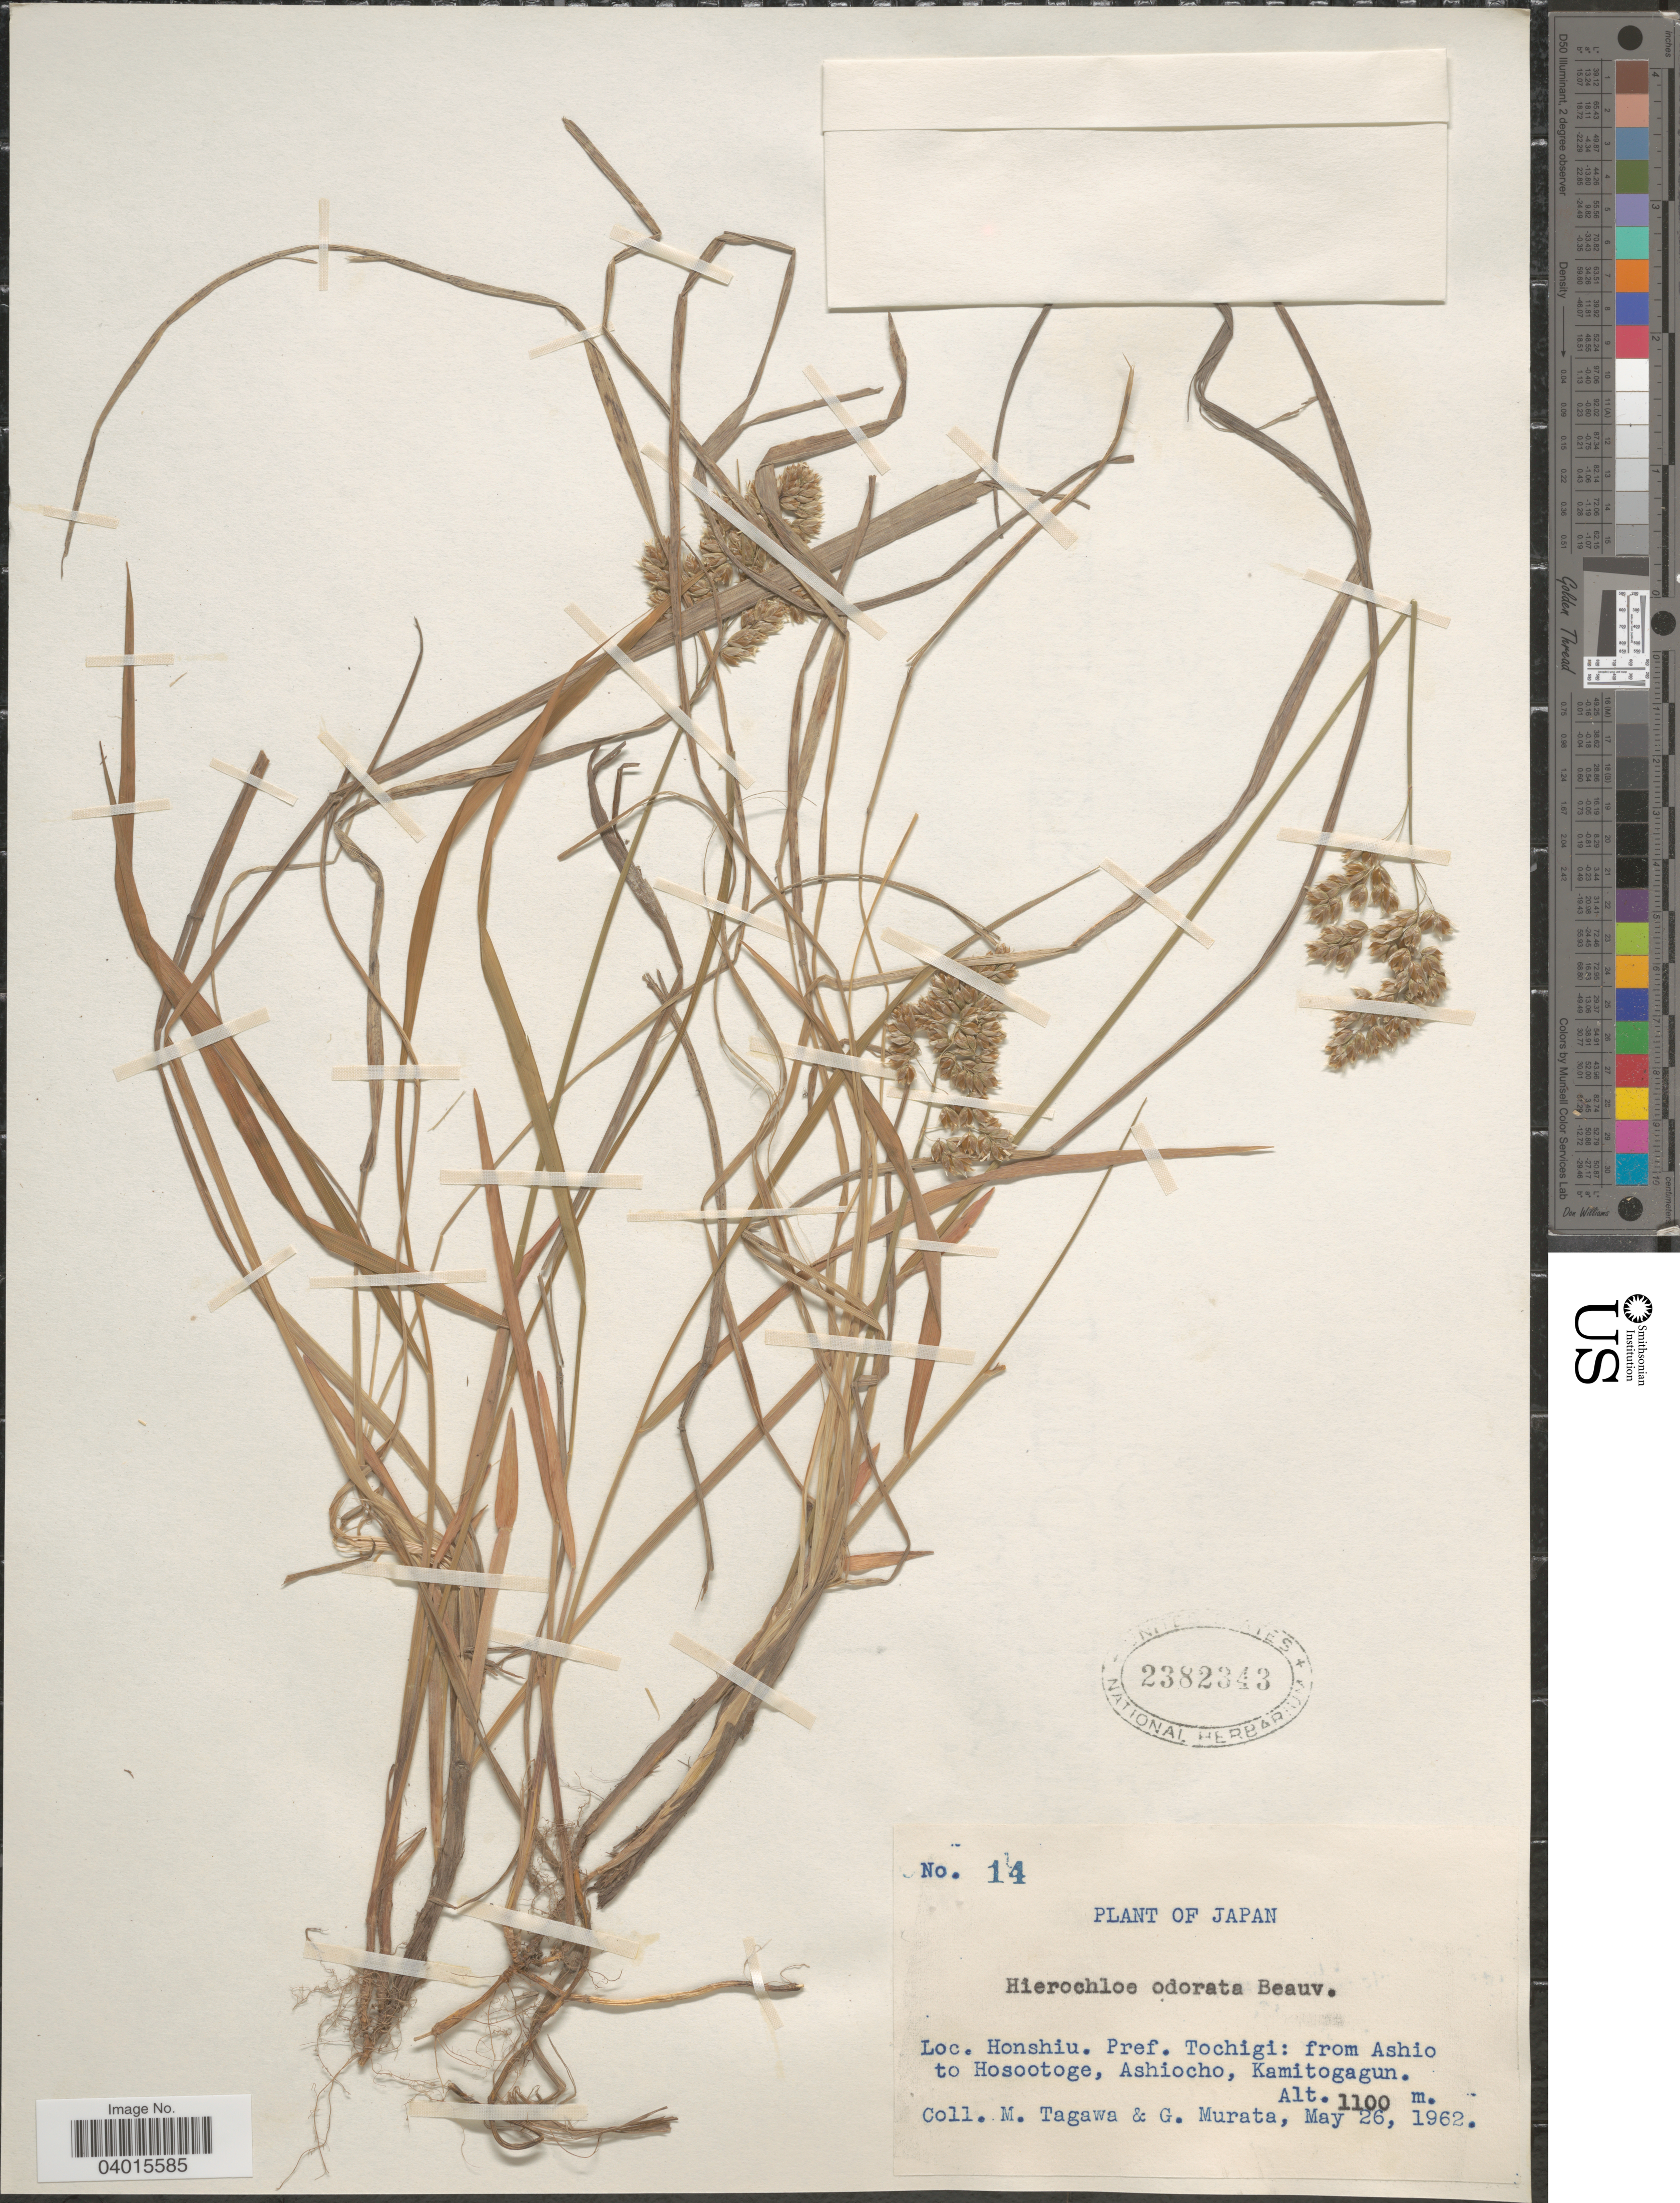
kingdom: Plantae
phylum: Tracheophyta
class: Liliopsida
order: Poales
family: Poaceae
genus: Anthoxanthum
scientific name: Anthoxanthum odoratum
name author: L.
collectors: M. Tagawa & G. Murata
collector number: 14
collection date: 1962-05-26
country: Japan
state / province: Totigi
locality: Honshiu. Pref. Tochigi: from Ashio to Hosootoge, Ashiocho, Kamitogagun.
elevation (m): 1100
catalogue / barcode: US 2382343